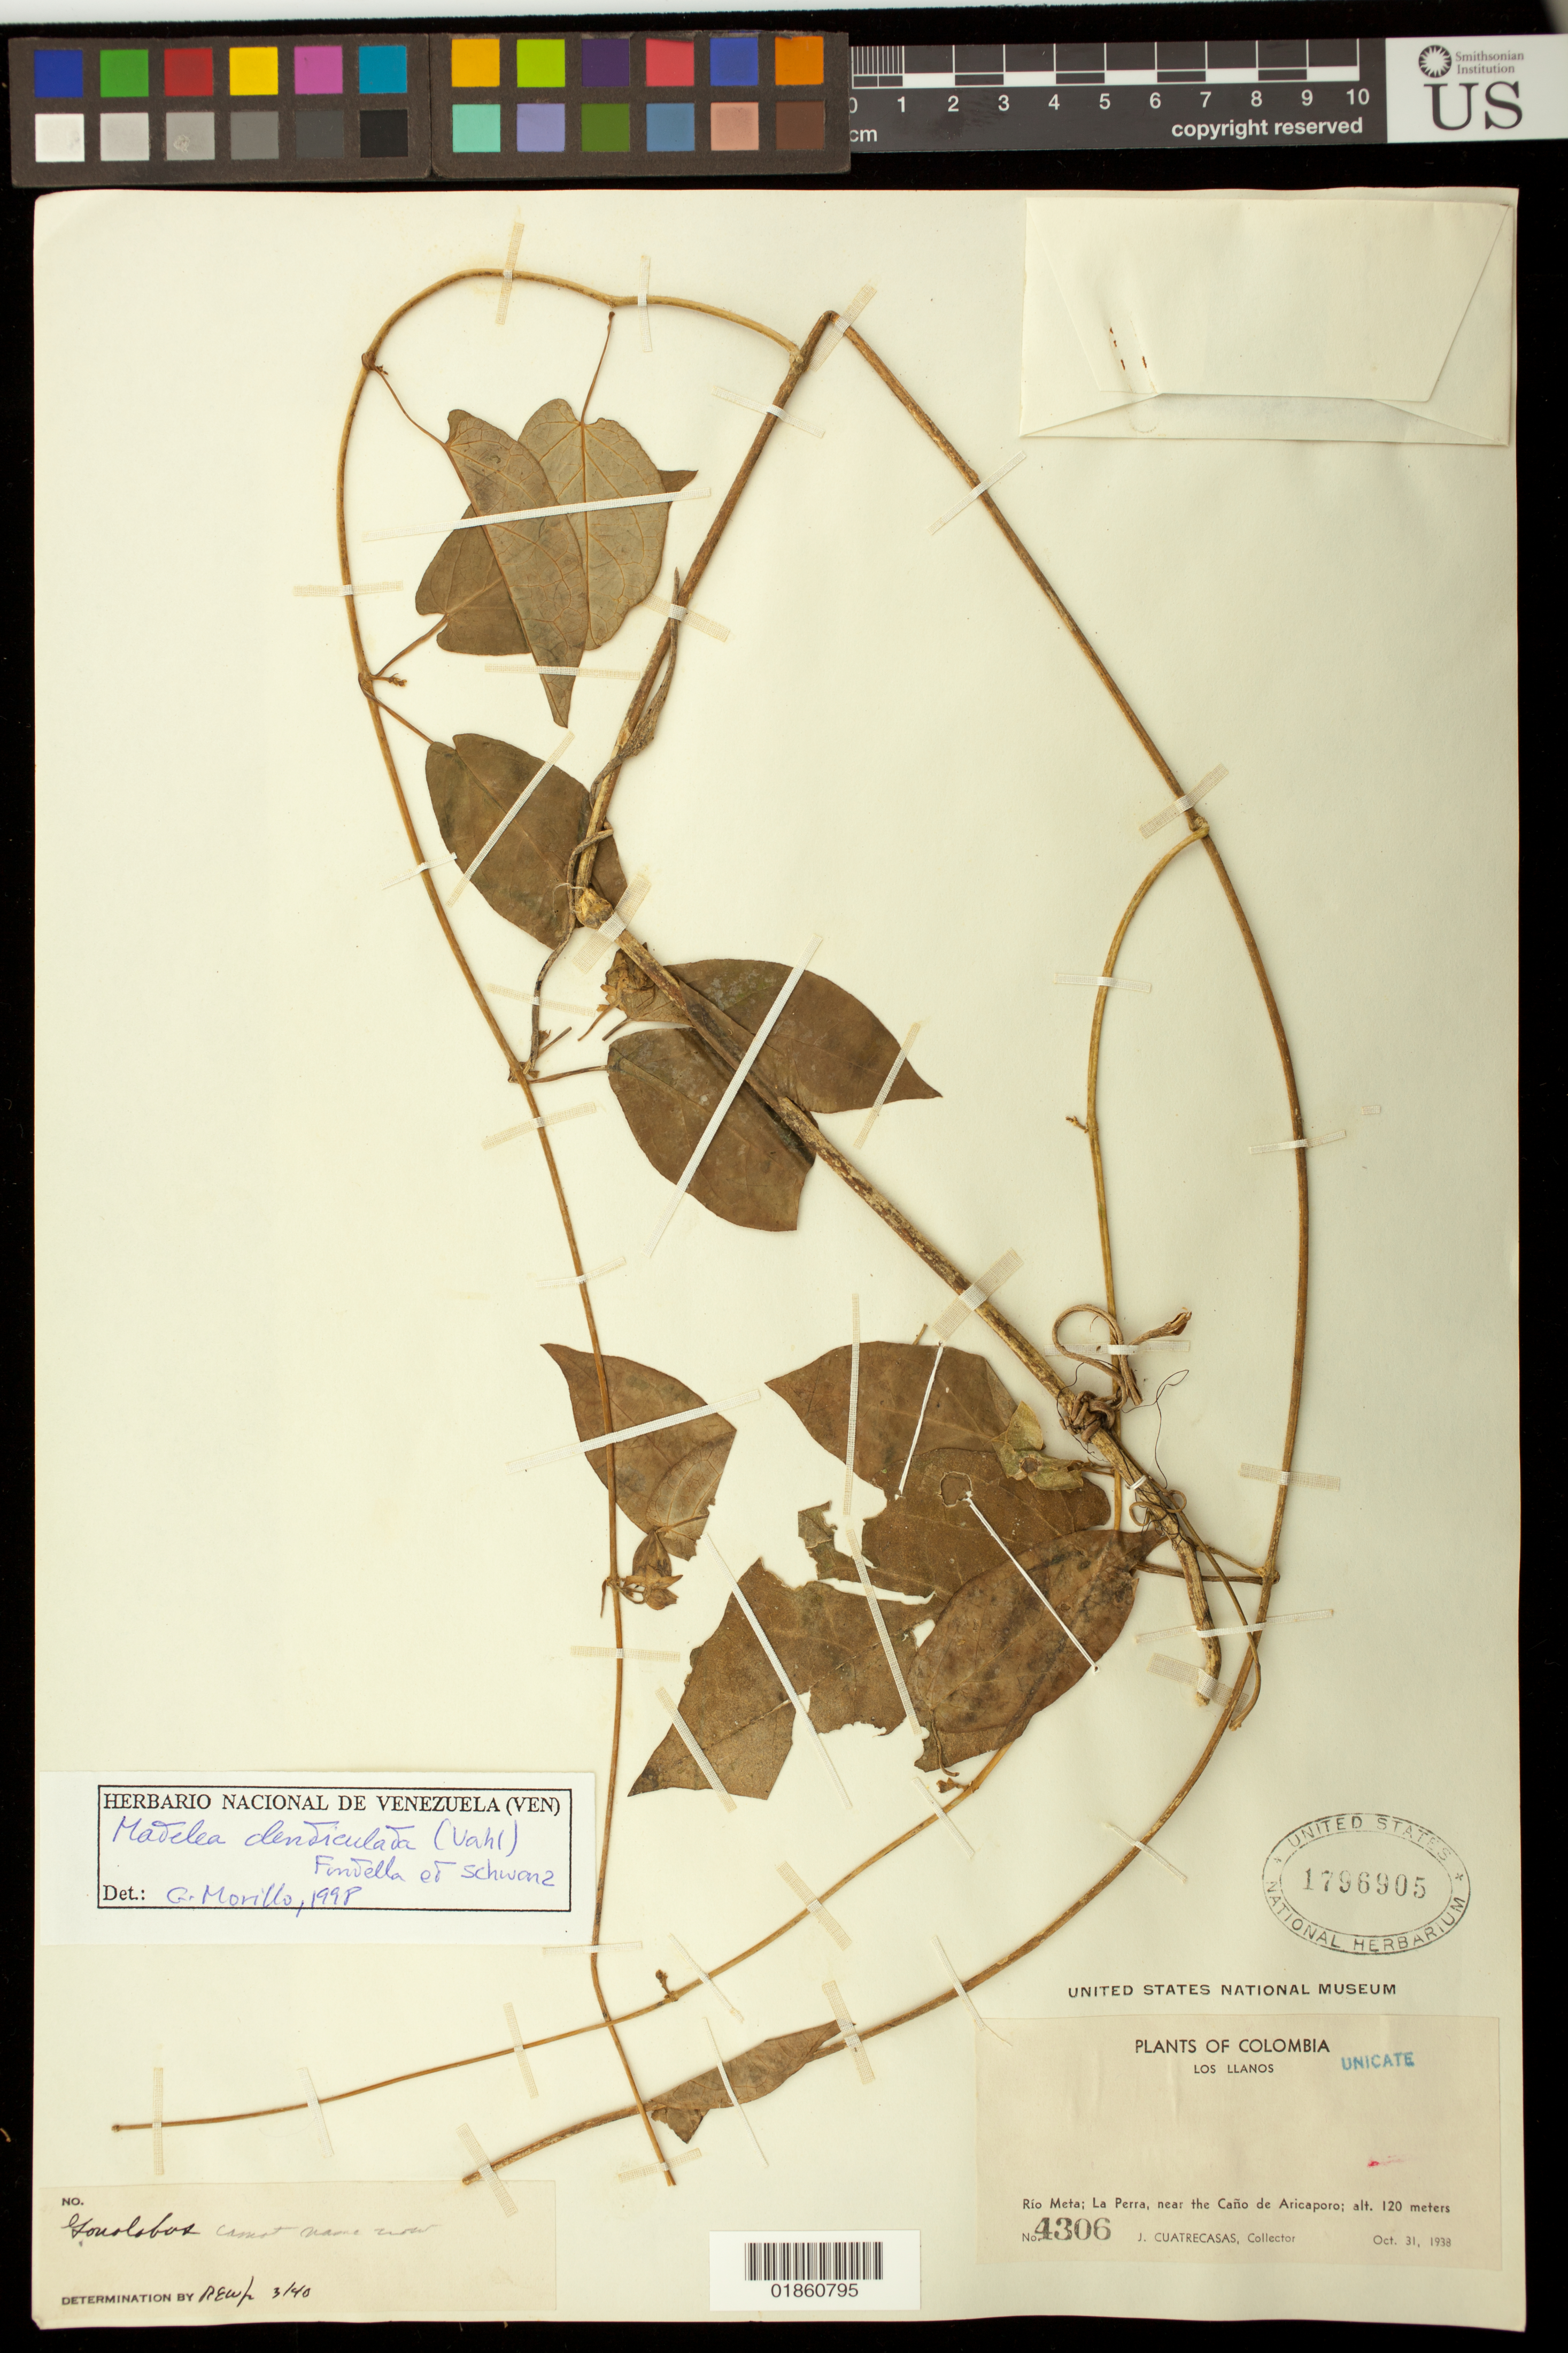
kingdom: Plantae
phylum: Tracheophyta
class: Magnoliopsida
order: Gentianales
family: Apocynaceae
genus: Gonolobus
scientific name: Gonolobus denticulatus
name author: (Vahl) W.D. Stevens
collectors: J. Cuatrecasas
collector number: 4306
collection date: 1938-10-31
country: Colombia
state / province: Casanare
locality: Los Llanos , Río Meta, near the Caño de Aricaporo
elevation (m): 120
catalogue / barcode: US 1796905